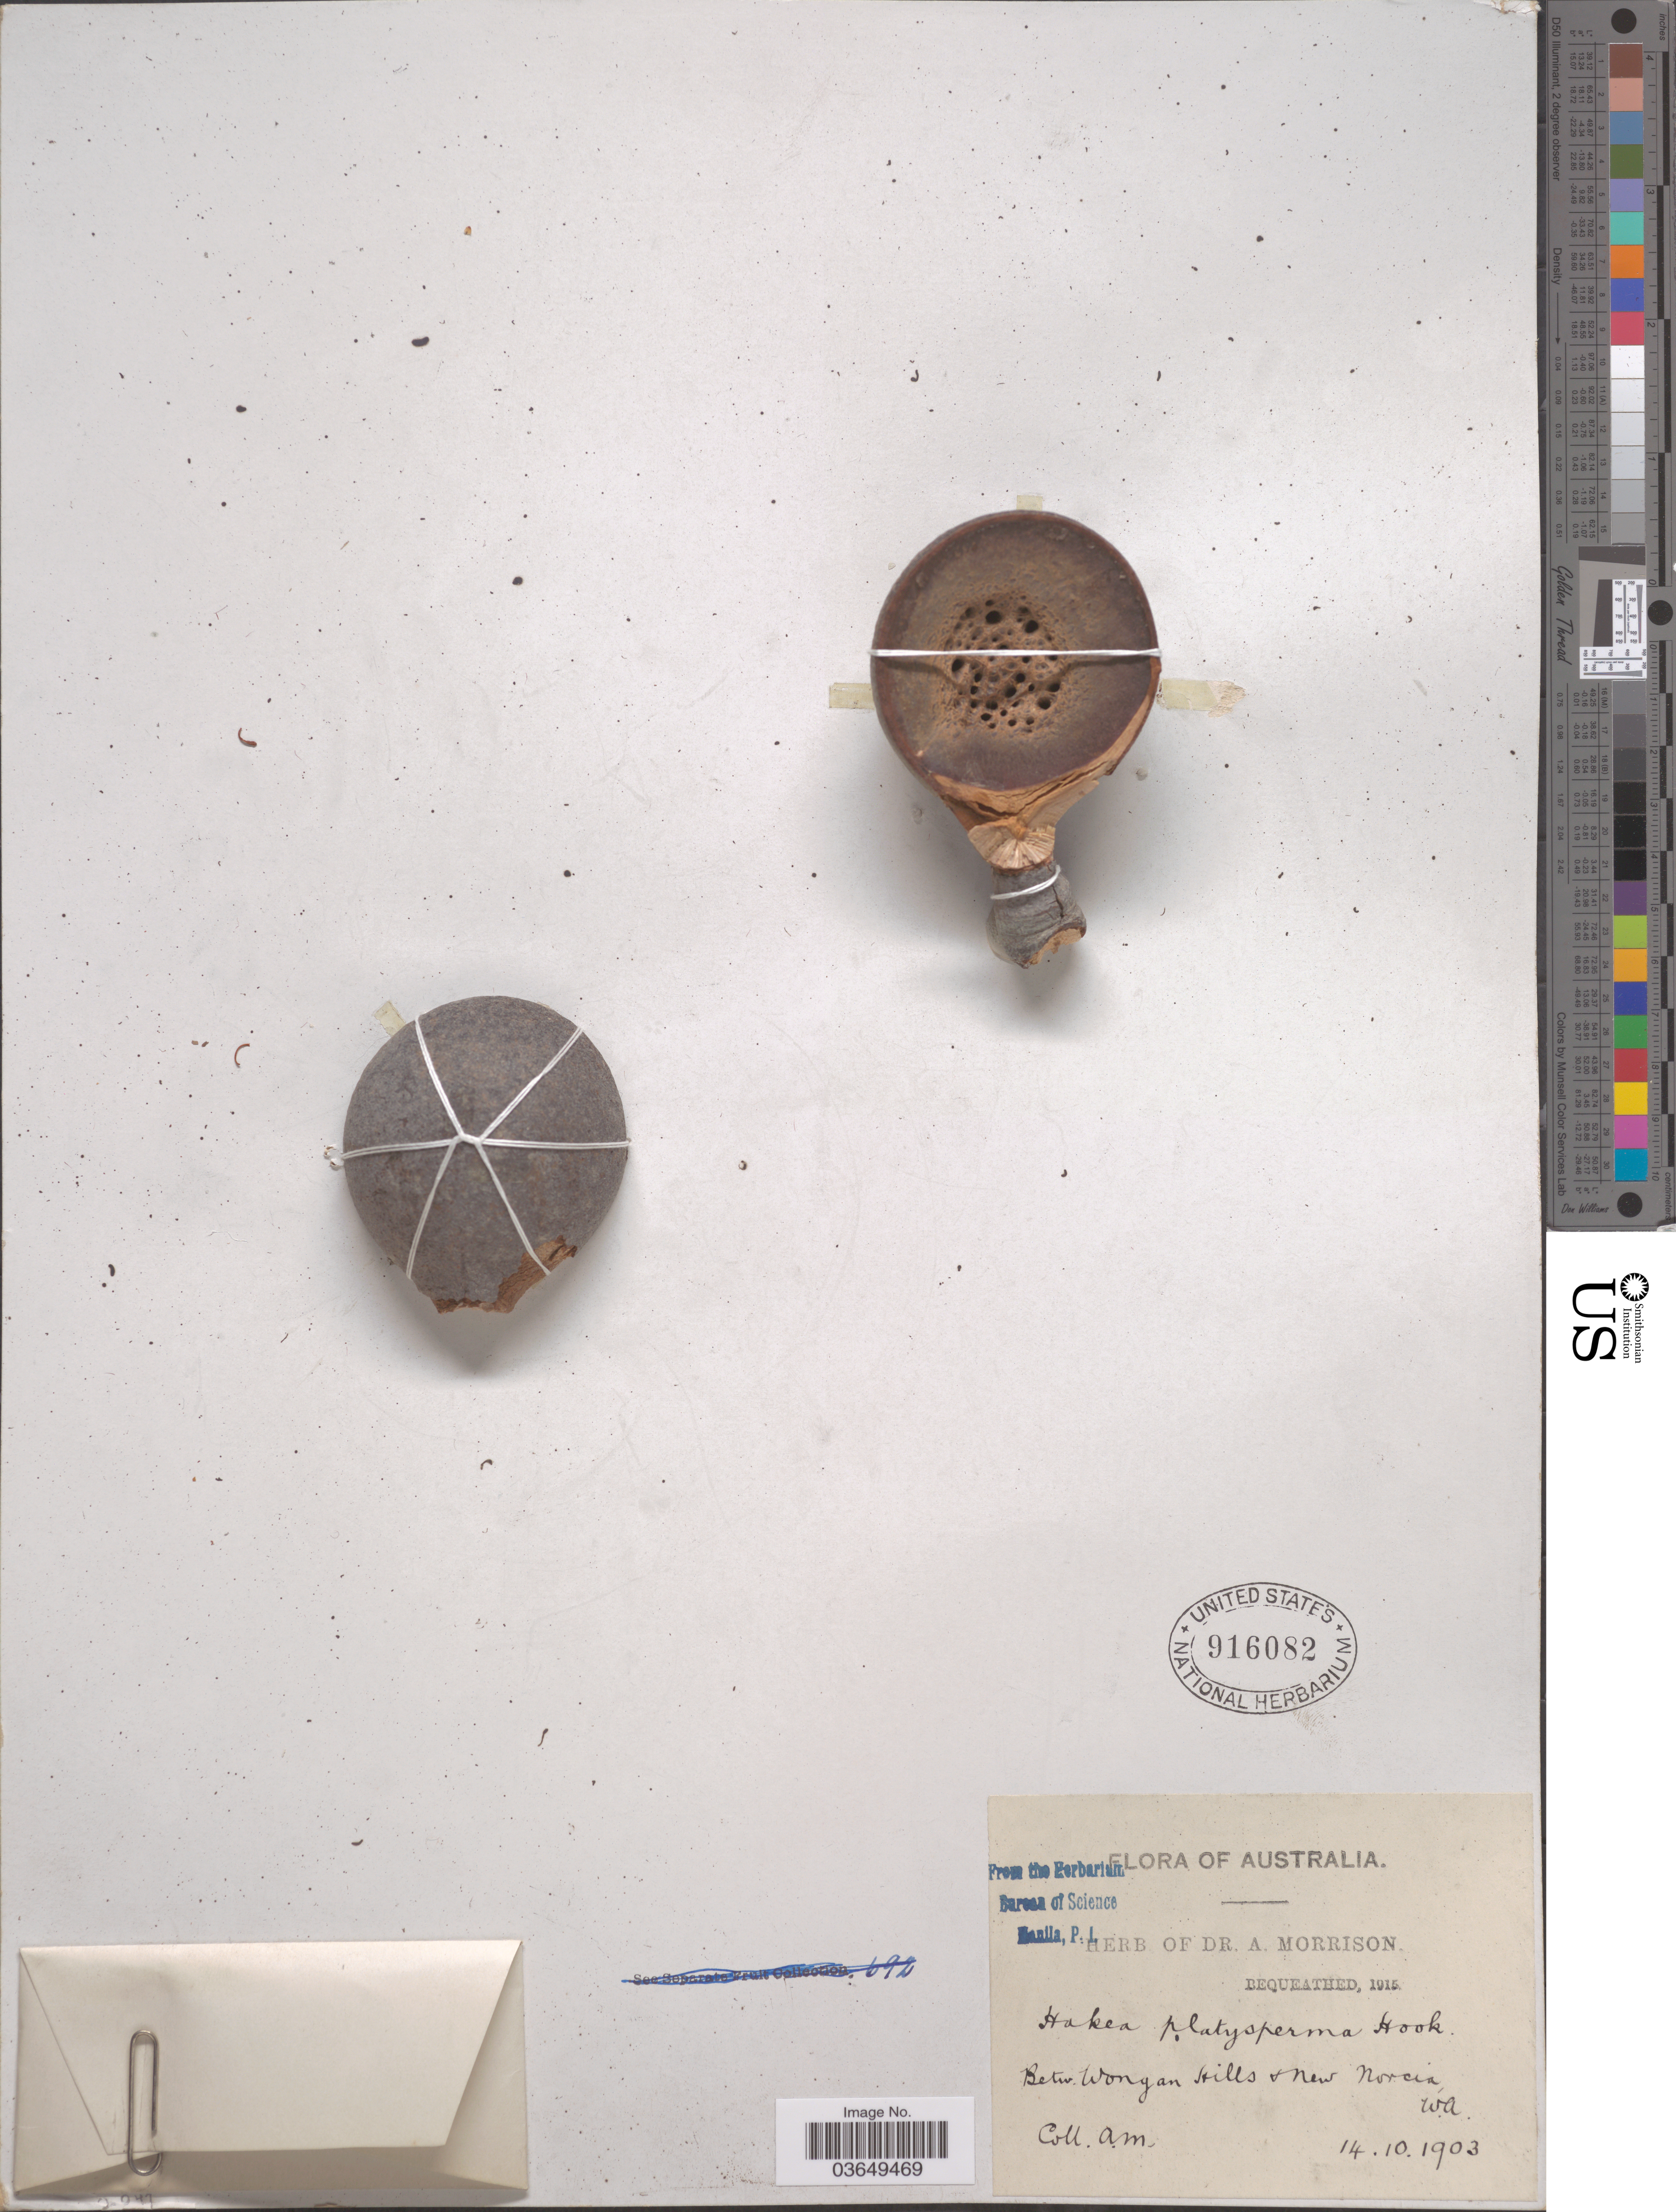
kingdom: Plantae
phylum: Tracheophyta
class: Magnoliopsida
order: Proteales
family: Proteaceae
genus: Hakea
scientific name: Hakea platysperma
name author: Hook.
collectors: A. Morrison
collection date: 1903-10-14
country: Australia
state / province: Western Australia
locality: Betw. Wongan Hills + New Norcia.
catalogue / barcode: US 916082